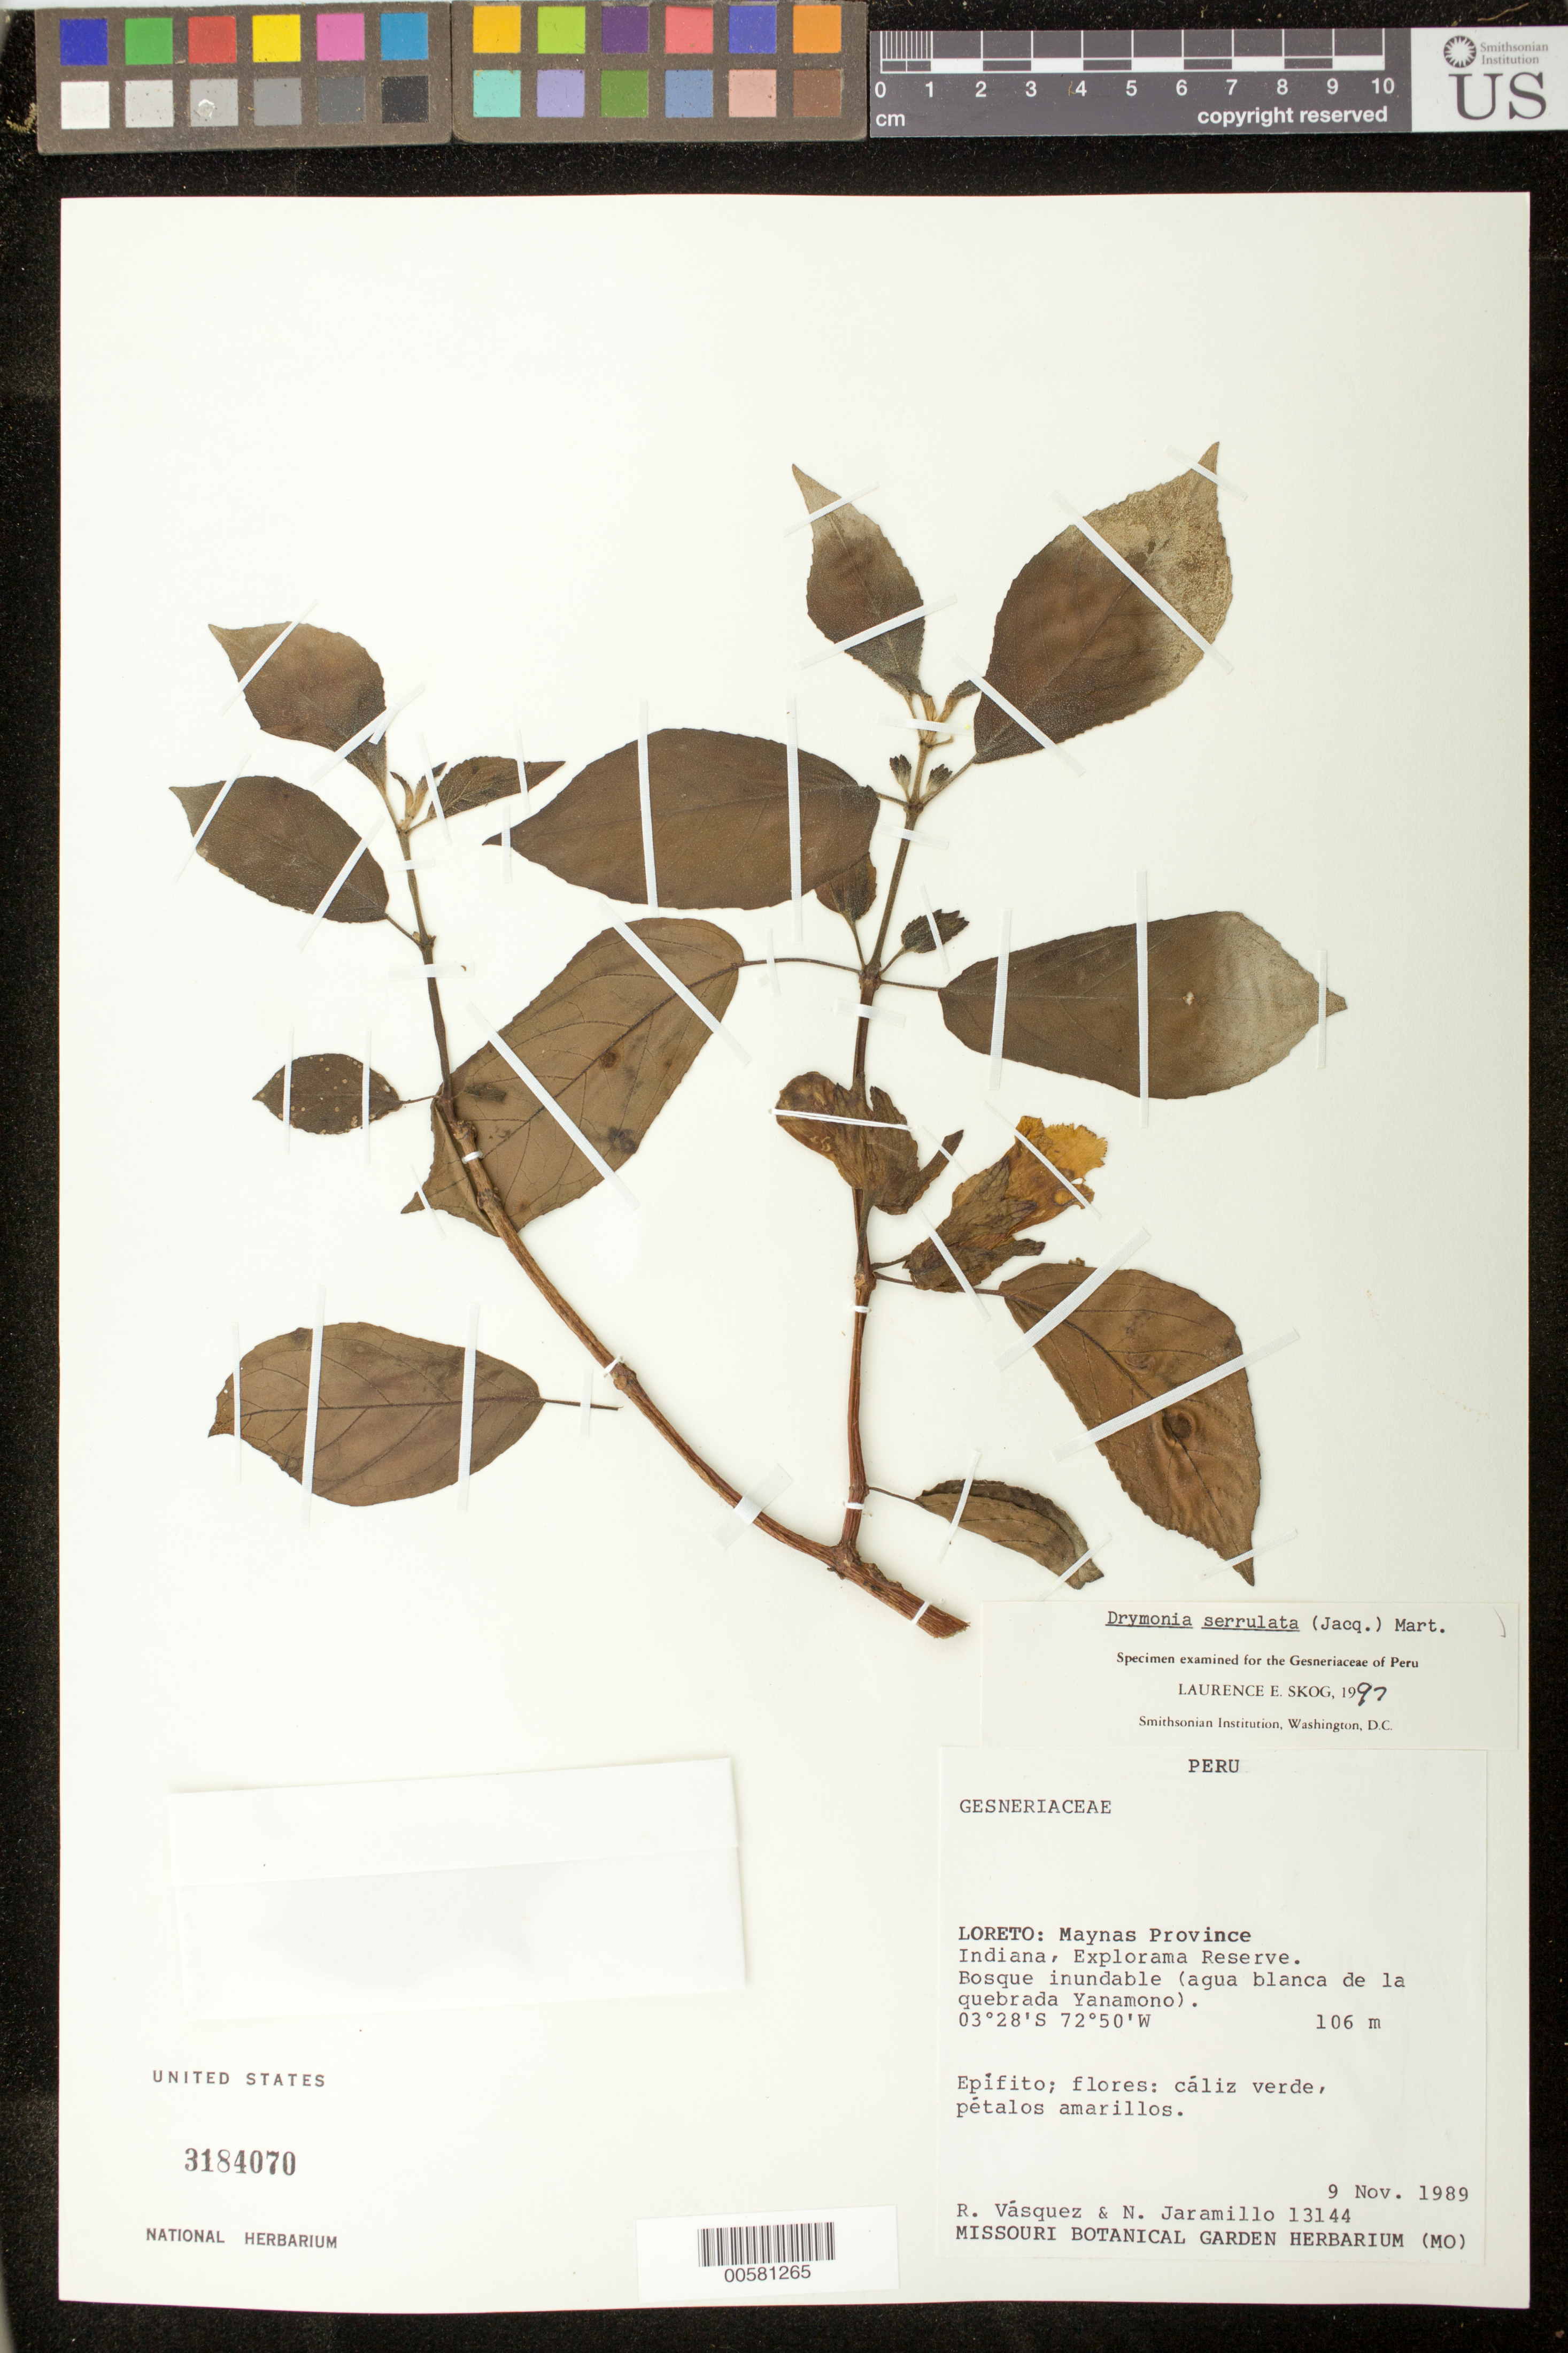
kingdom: Plantae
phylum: Tracheophyta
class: Magnoliopsida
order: Lamiales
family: Gesneriaceae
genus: Drymonia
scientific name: Drymonia serrulata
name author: (Jacq.) Mart.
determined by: Skog, Laurence E.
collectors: R. Vásquez & N. Jaramillo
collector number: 13144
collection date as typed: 09 Nov 1989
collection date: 1989-11-09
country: Peru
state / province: Loreto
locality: Prov. Maynas; Indiana, Explorama Reserve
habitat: Bosque inundable (agua blanca de la quebrada Yanamono)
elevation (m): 106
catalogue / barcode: US 3184070